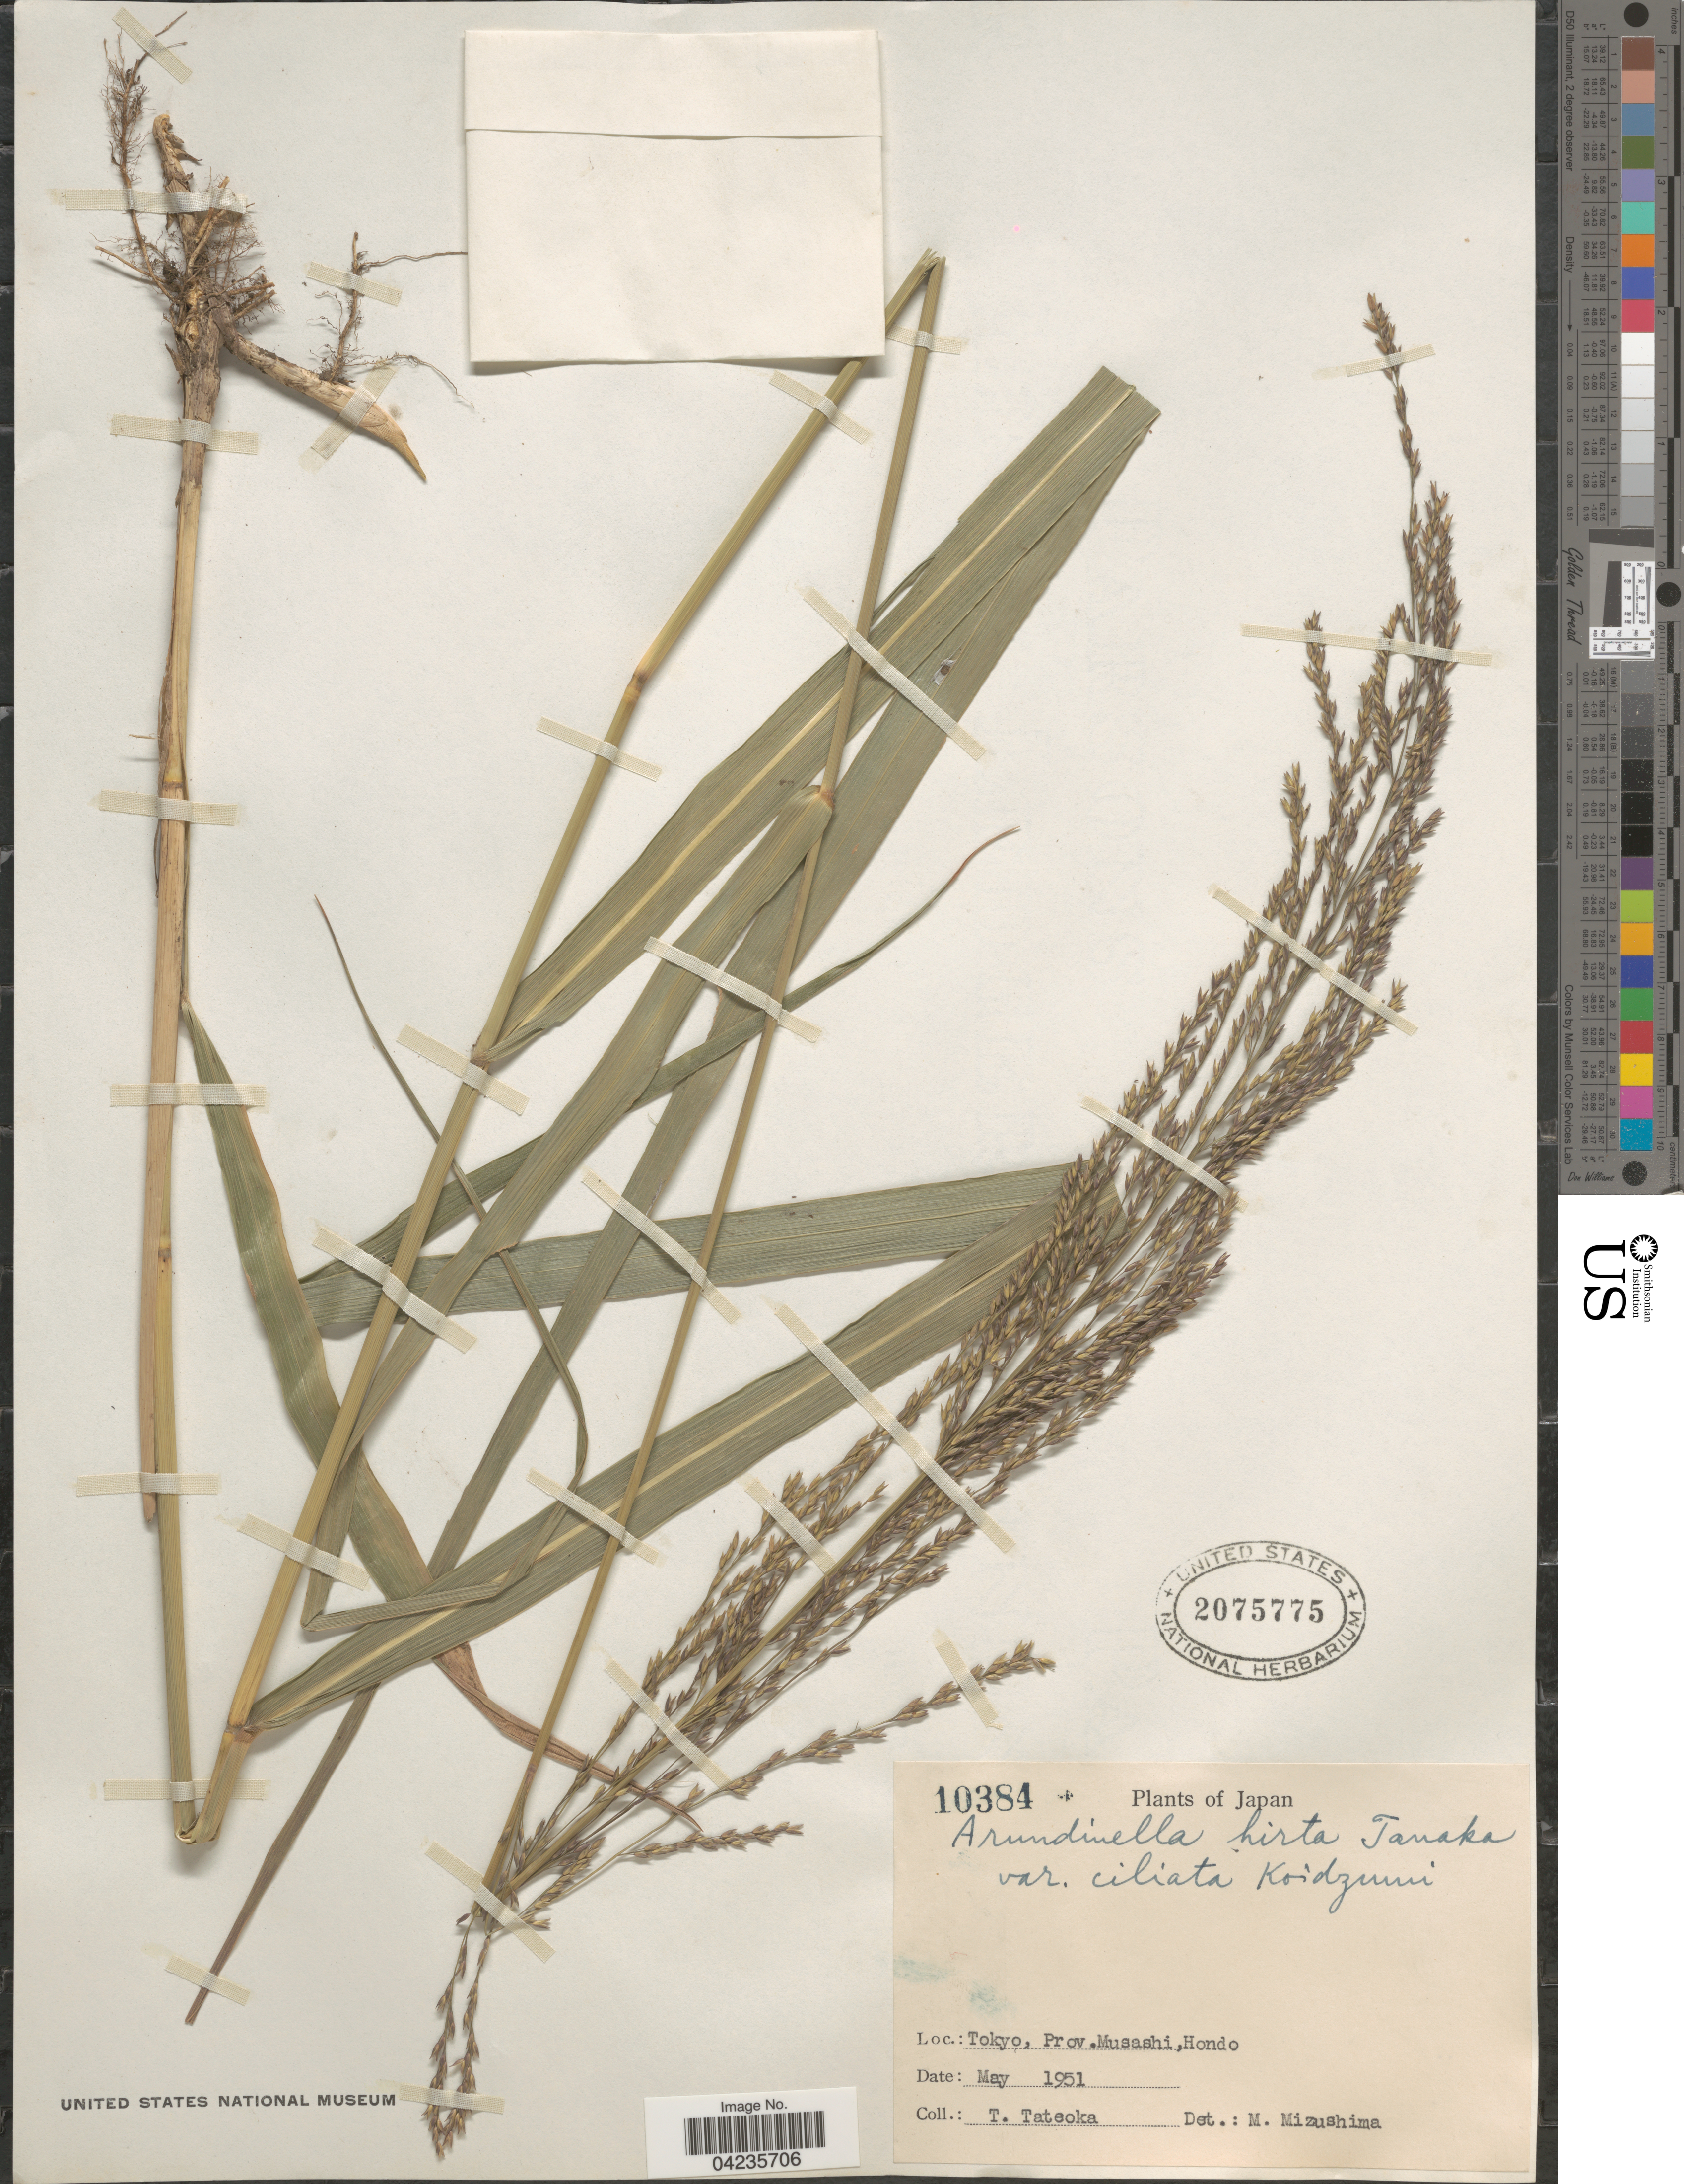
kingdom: Plantae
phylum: Tracheophyta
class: Liliopsida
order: Poales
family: Poaceae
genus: Arundinella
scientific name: Arundinella hirta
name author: (Thunb.) Tanaka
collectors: T. Tateoka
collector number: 10384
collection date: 1951-05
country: Japan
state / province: Tokyo, Federal City of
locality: Tokyo, Prov. Musashi, Hondo.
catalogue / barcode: US 2075775